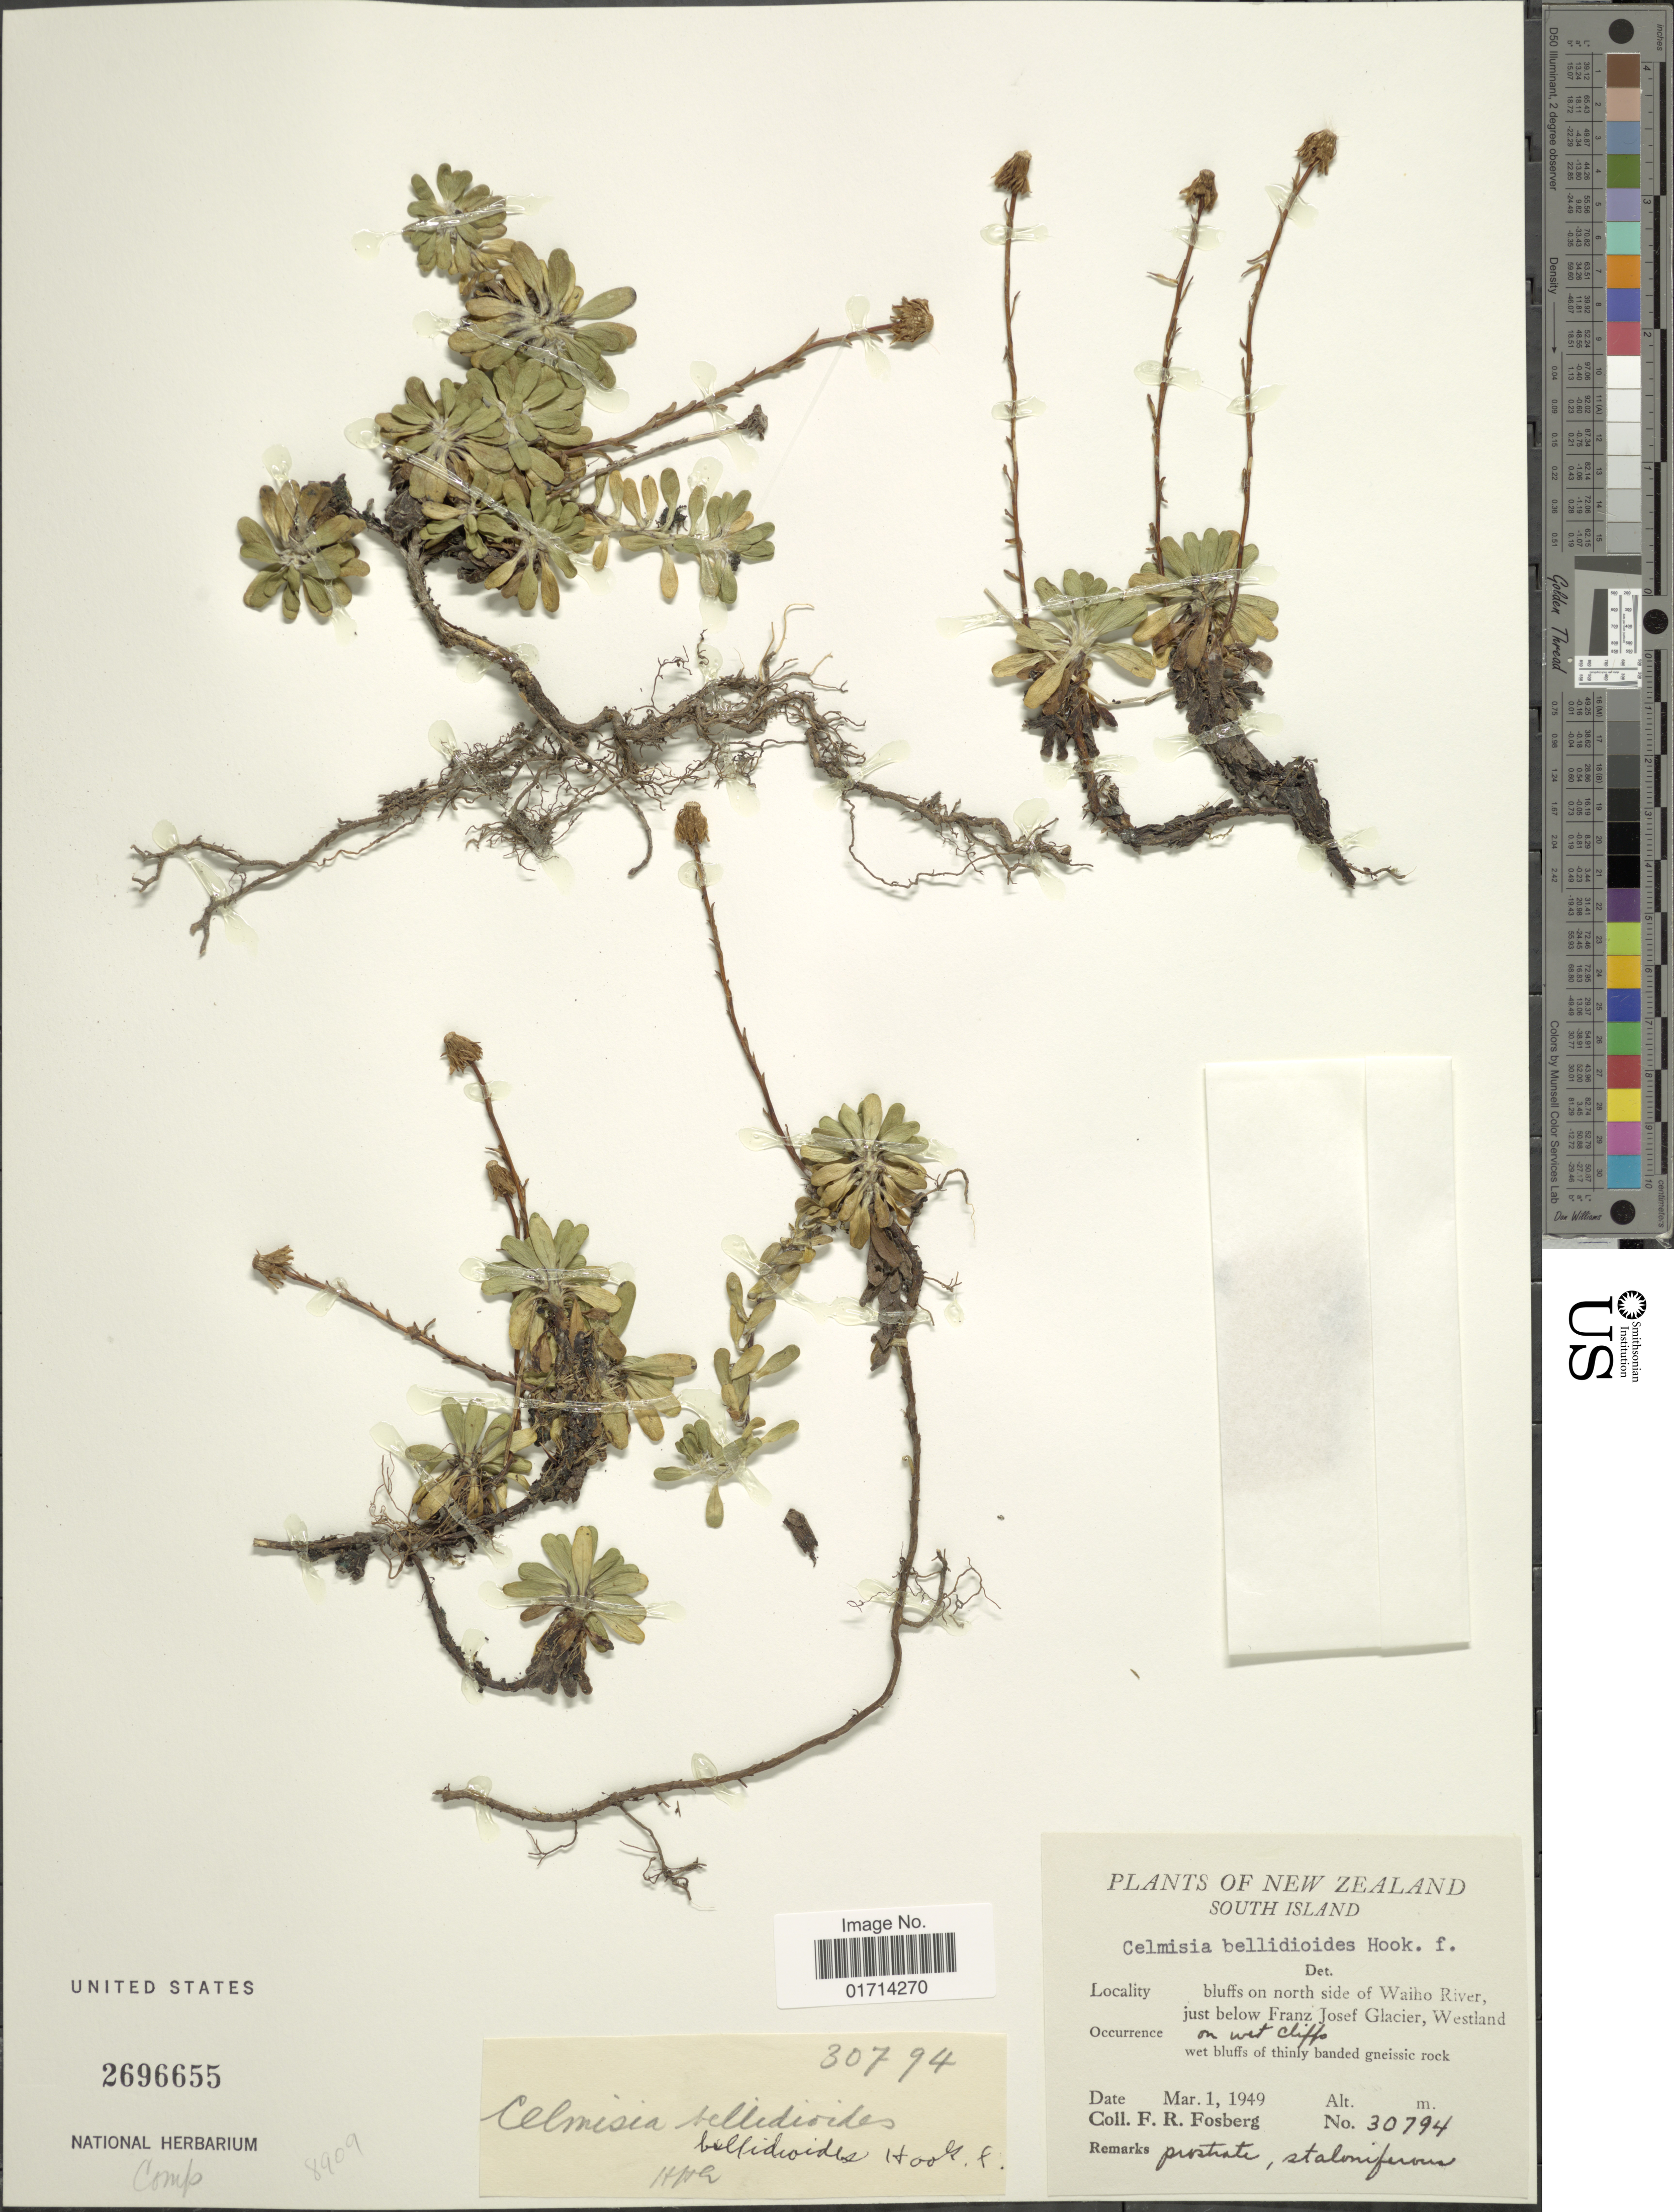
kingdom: Plantae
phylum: Tracheophyta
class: Magnoliopsida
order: Asterales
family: Asteraceae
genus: Celmisia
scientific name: Celmisia bellidioides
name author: Hook. f.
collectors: F. R. Fosberg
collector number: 30794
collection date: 1949-03-01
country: New Zealand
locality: South Island, bluffs on north side of Waibo River, just below Franz Josef Glacier, Westland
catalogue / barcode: US 2696655